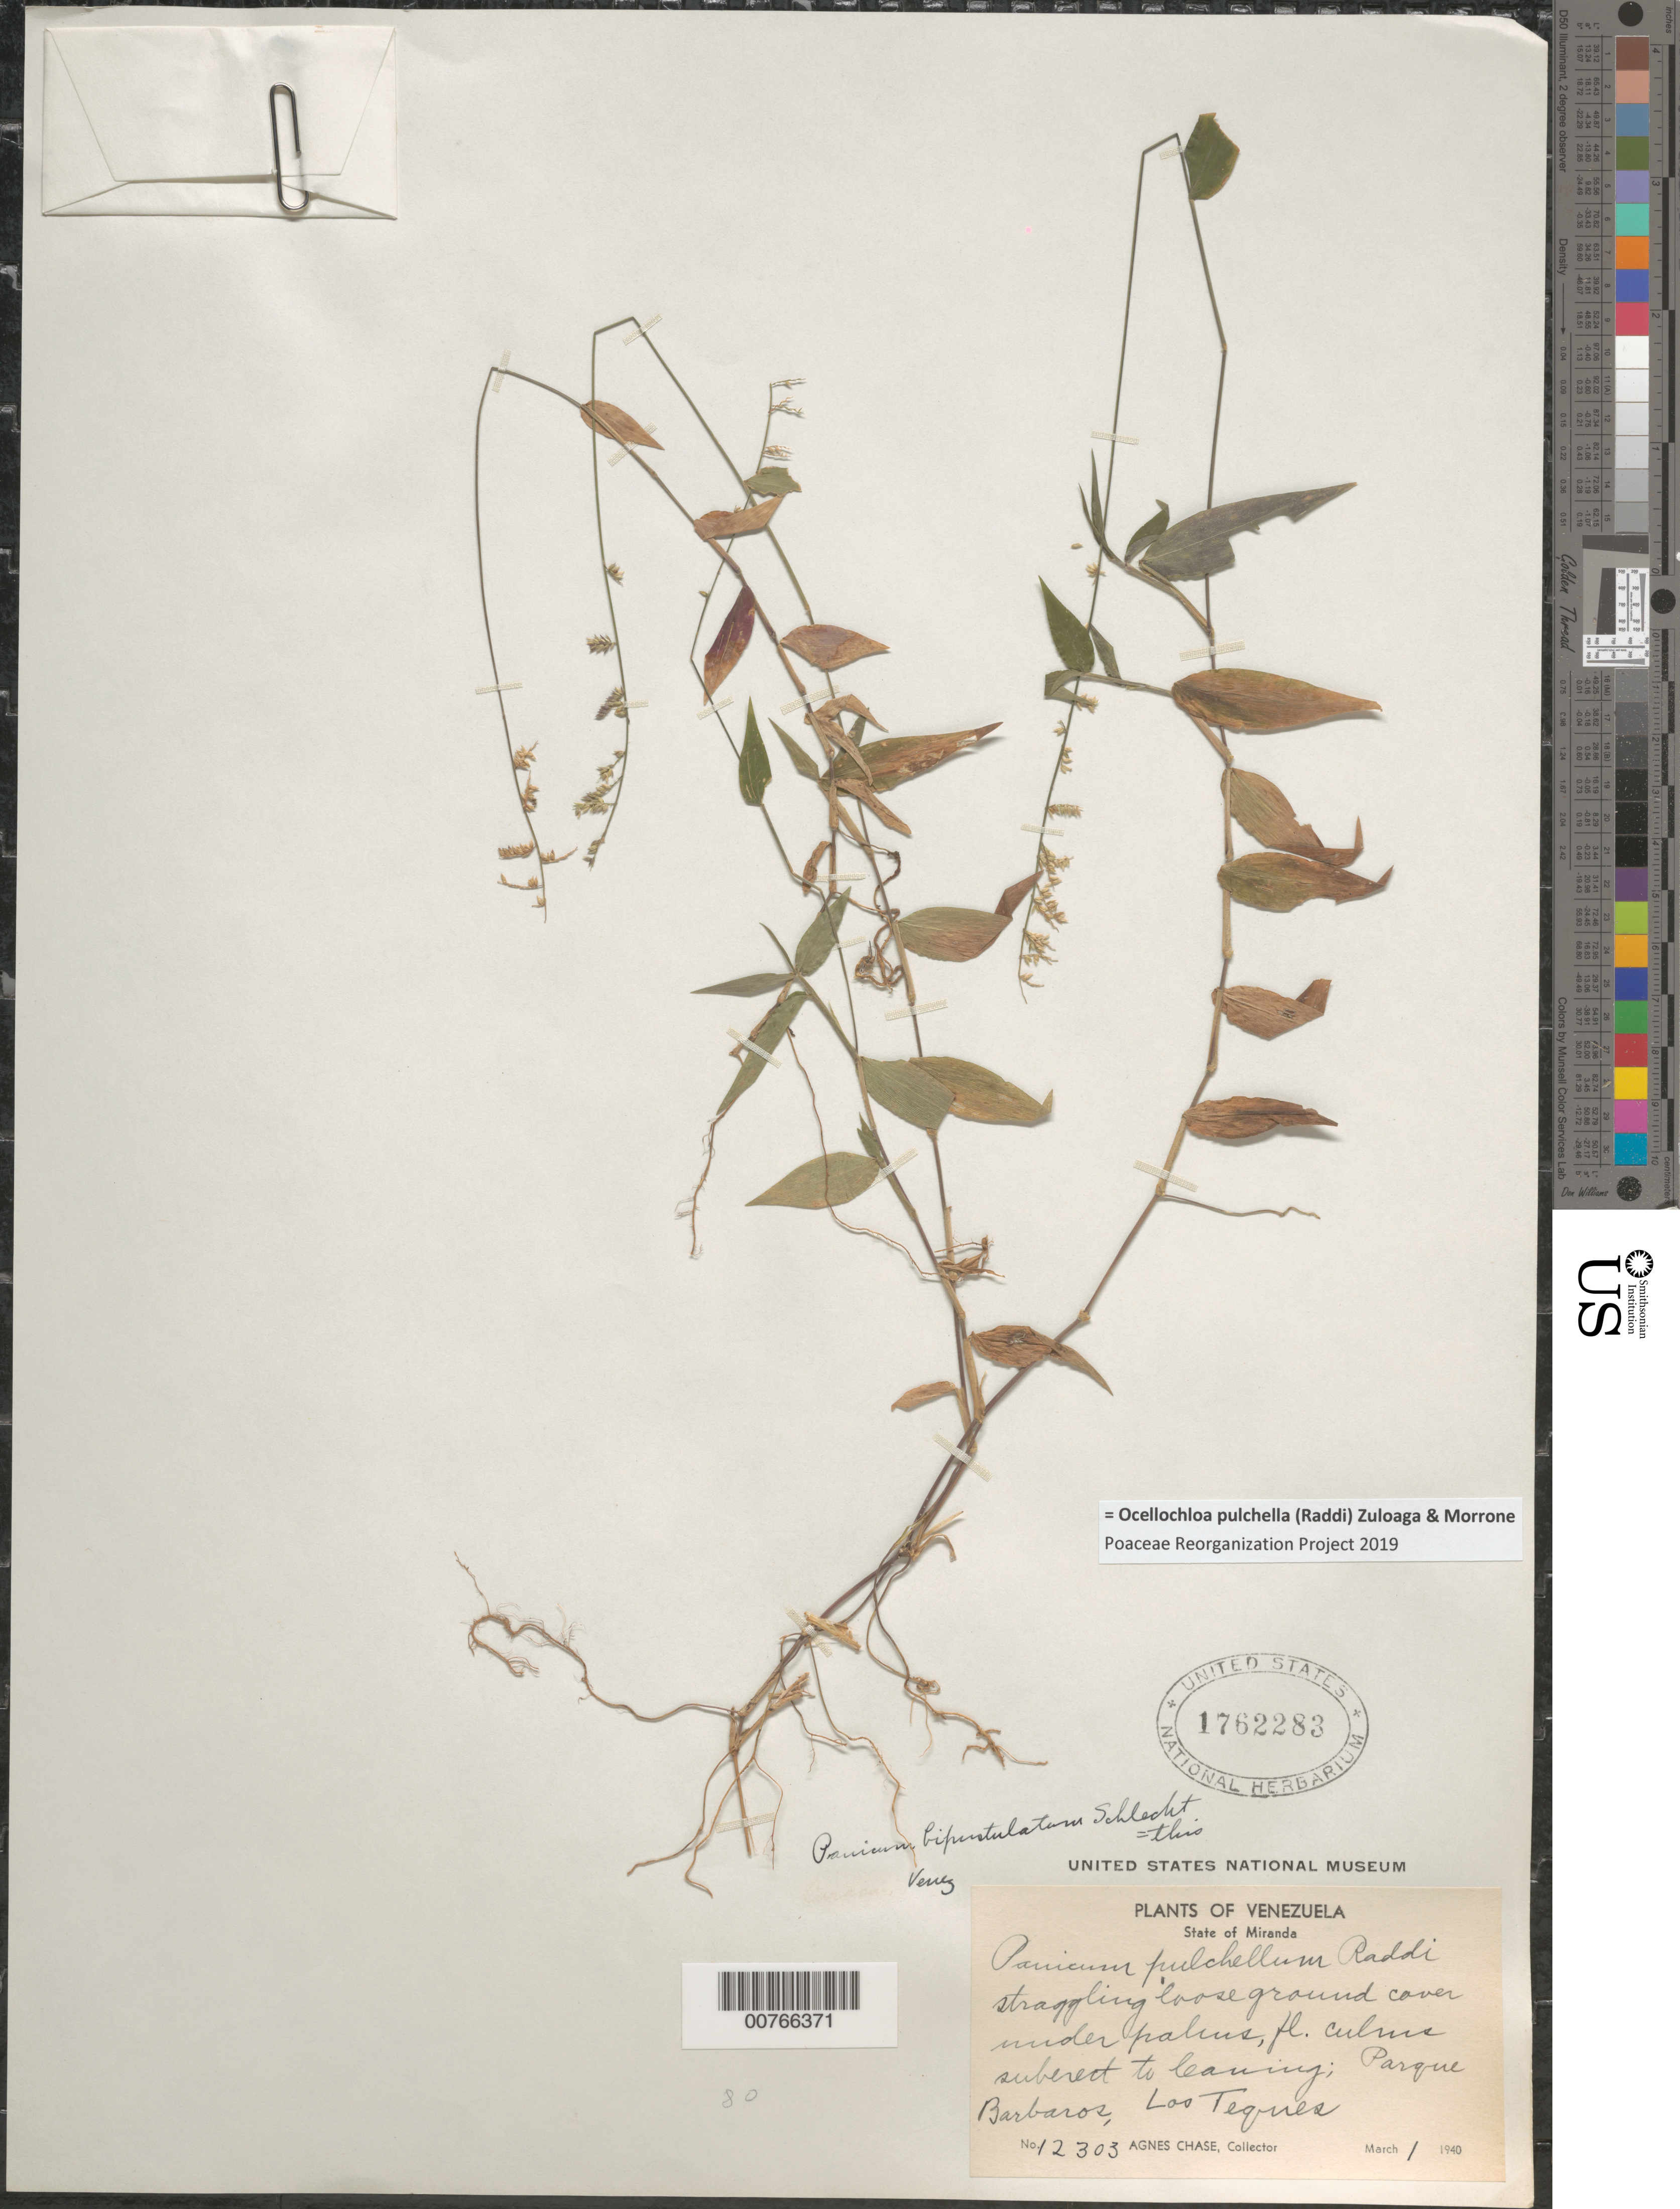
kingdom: Plantae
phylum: Tracheophyta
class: Liliopsida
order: Poales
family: Poaceae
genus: Panicum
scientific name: Panicum pulchellum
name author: Raddi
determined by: Chase, [M.] Agnes, (US)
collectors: A. Chase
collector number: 12303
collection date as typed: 01 Mar 1940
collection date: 1940-03-01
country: Venezuela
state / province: Miranda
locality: Parque Barbaros, Los Teques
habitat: straggling loose ground cover under palms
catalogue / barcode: US 1762283